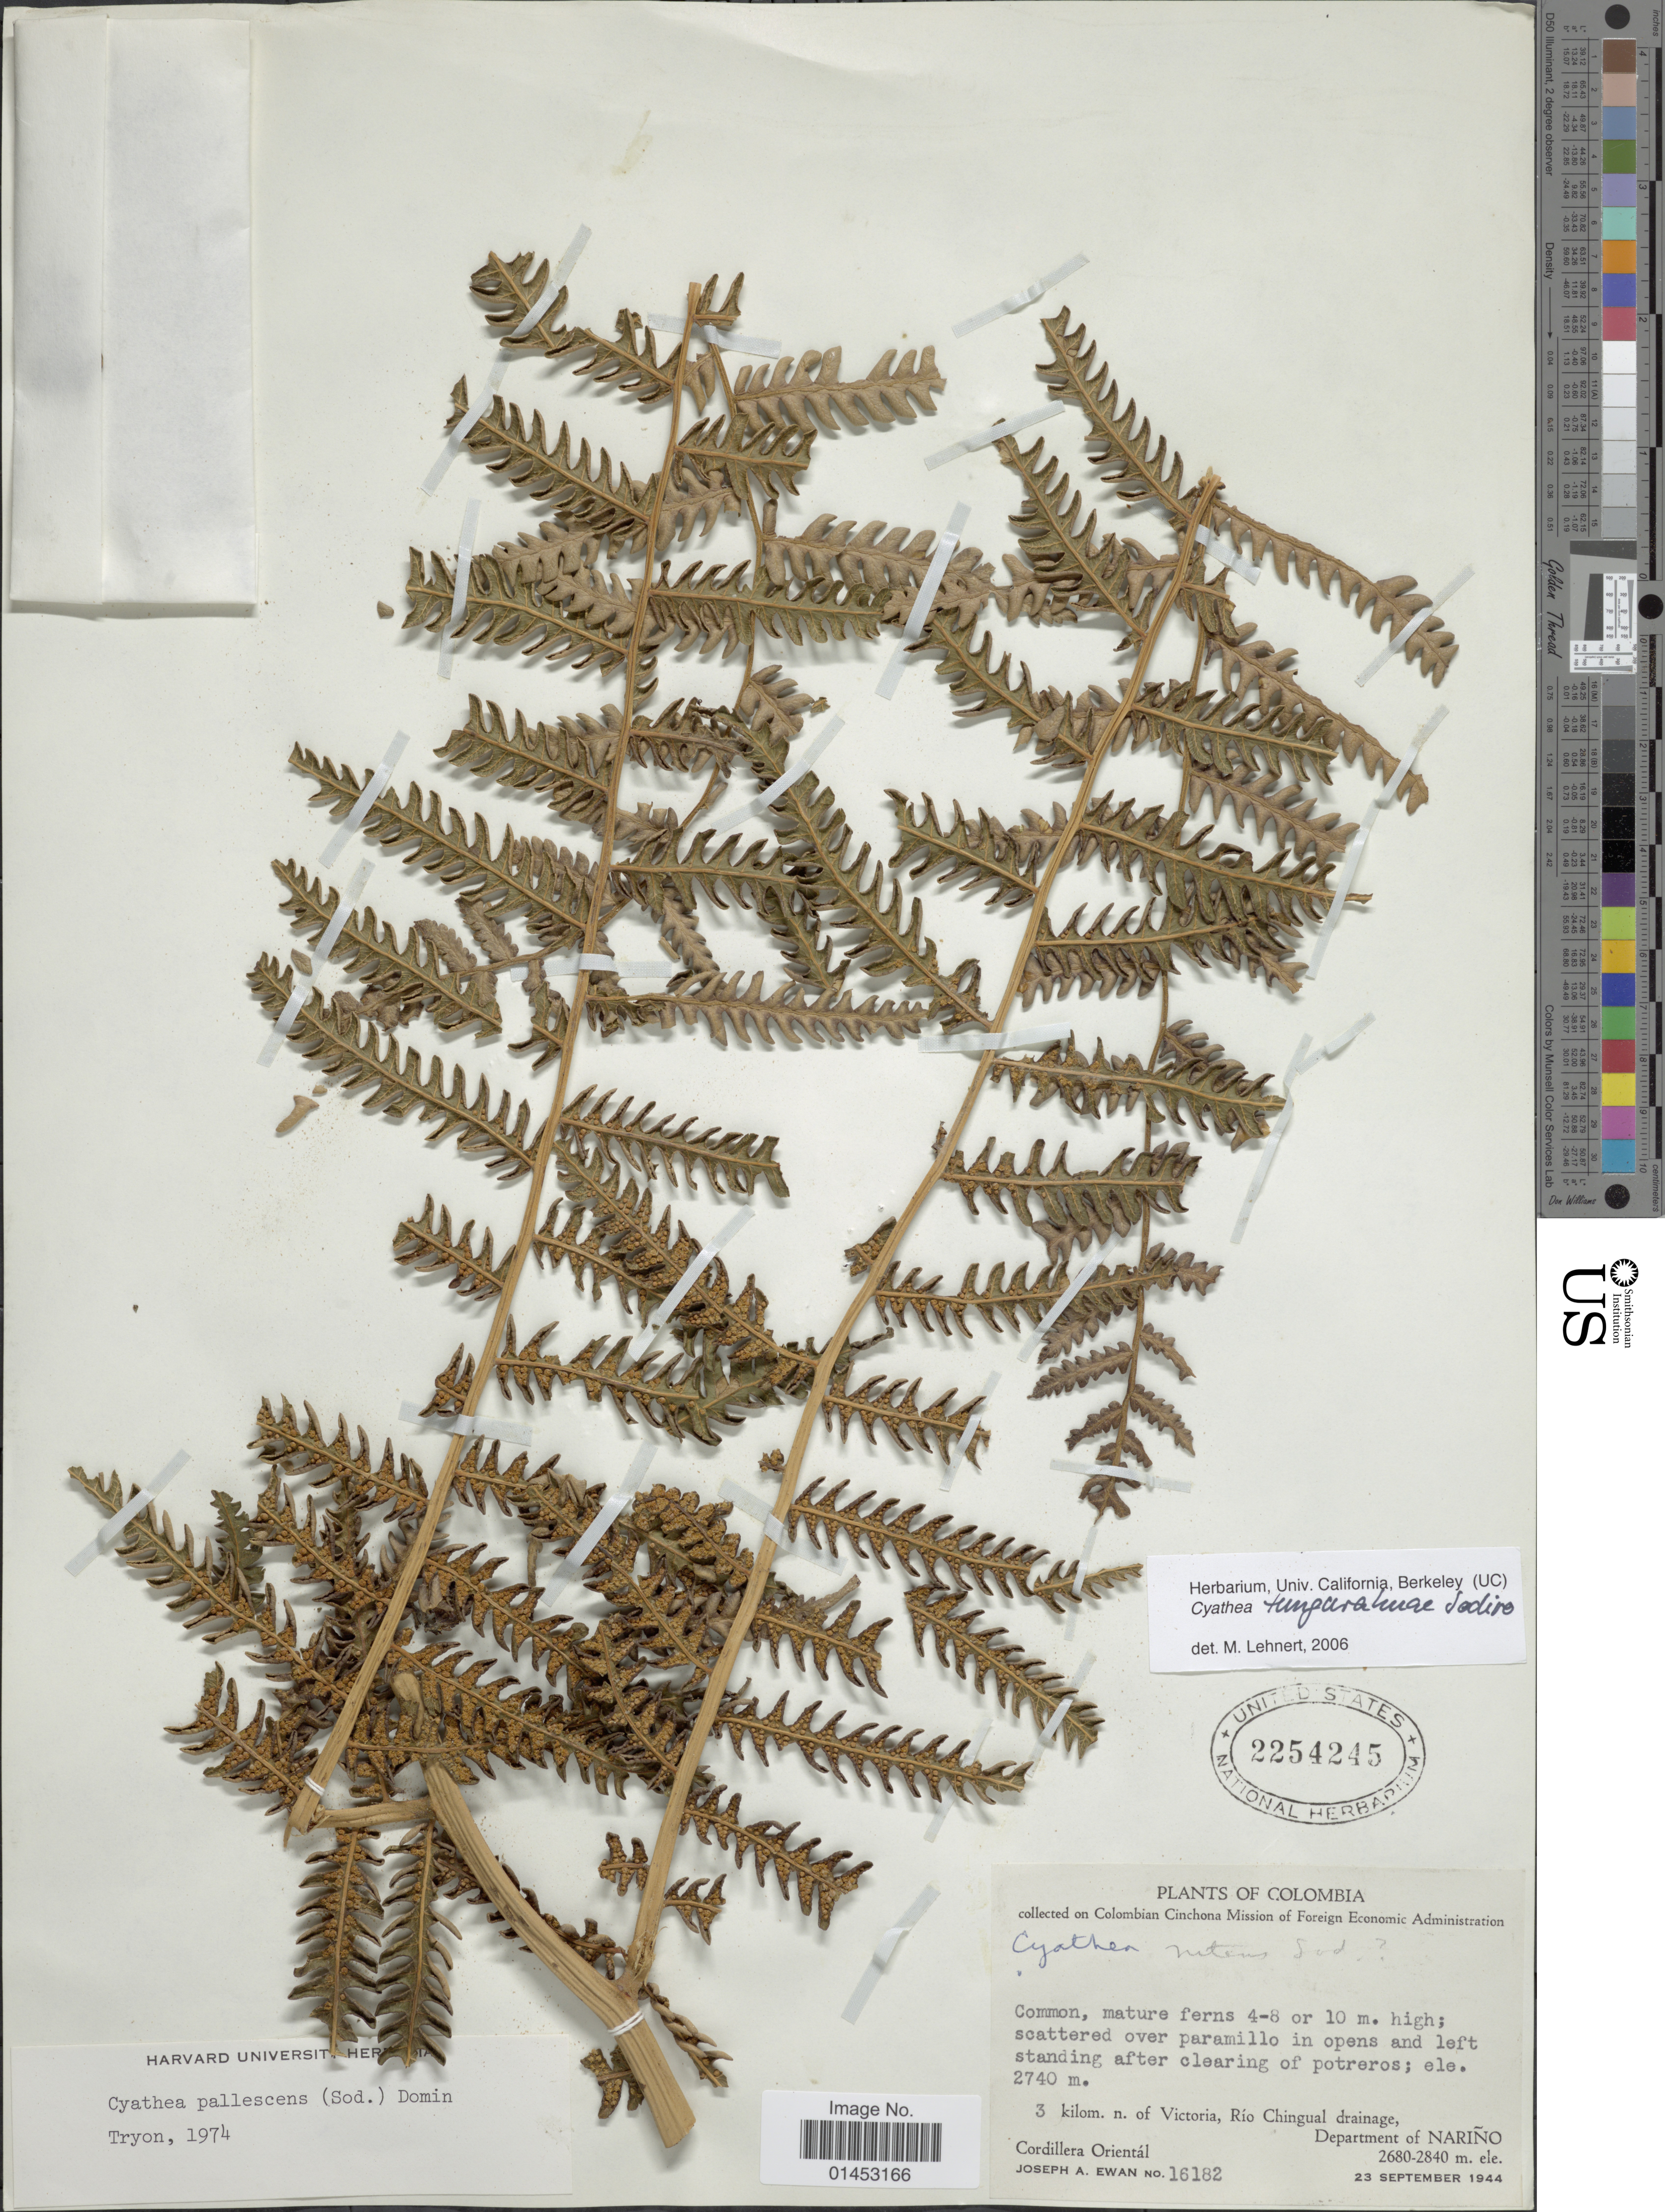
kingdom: Plantae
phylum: Tracheophyta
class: Polypodiopsida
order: Cyatheales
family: Cyatheaceae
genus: Cyathea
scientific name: Cyathea tungurahua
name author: Sodiro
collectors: J. A. Ewan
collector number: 16182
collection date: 1944-09-23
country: Colombia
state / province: Nariño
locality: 3kilom. n. of Victoria, Rio Chingual drainage, Department of Narino, cordillera oriental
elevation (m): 2680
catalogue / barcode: US 2254245